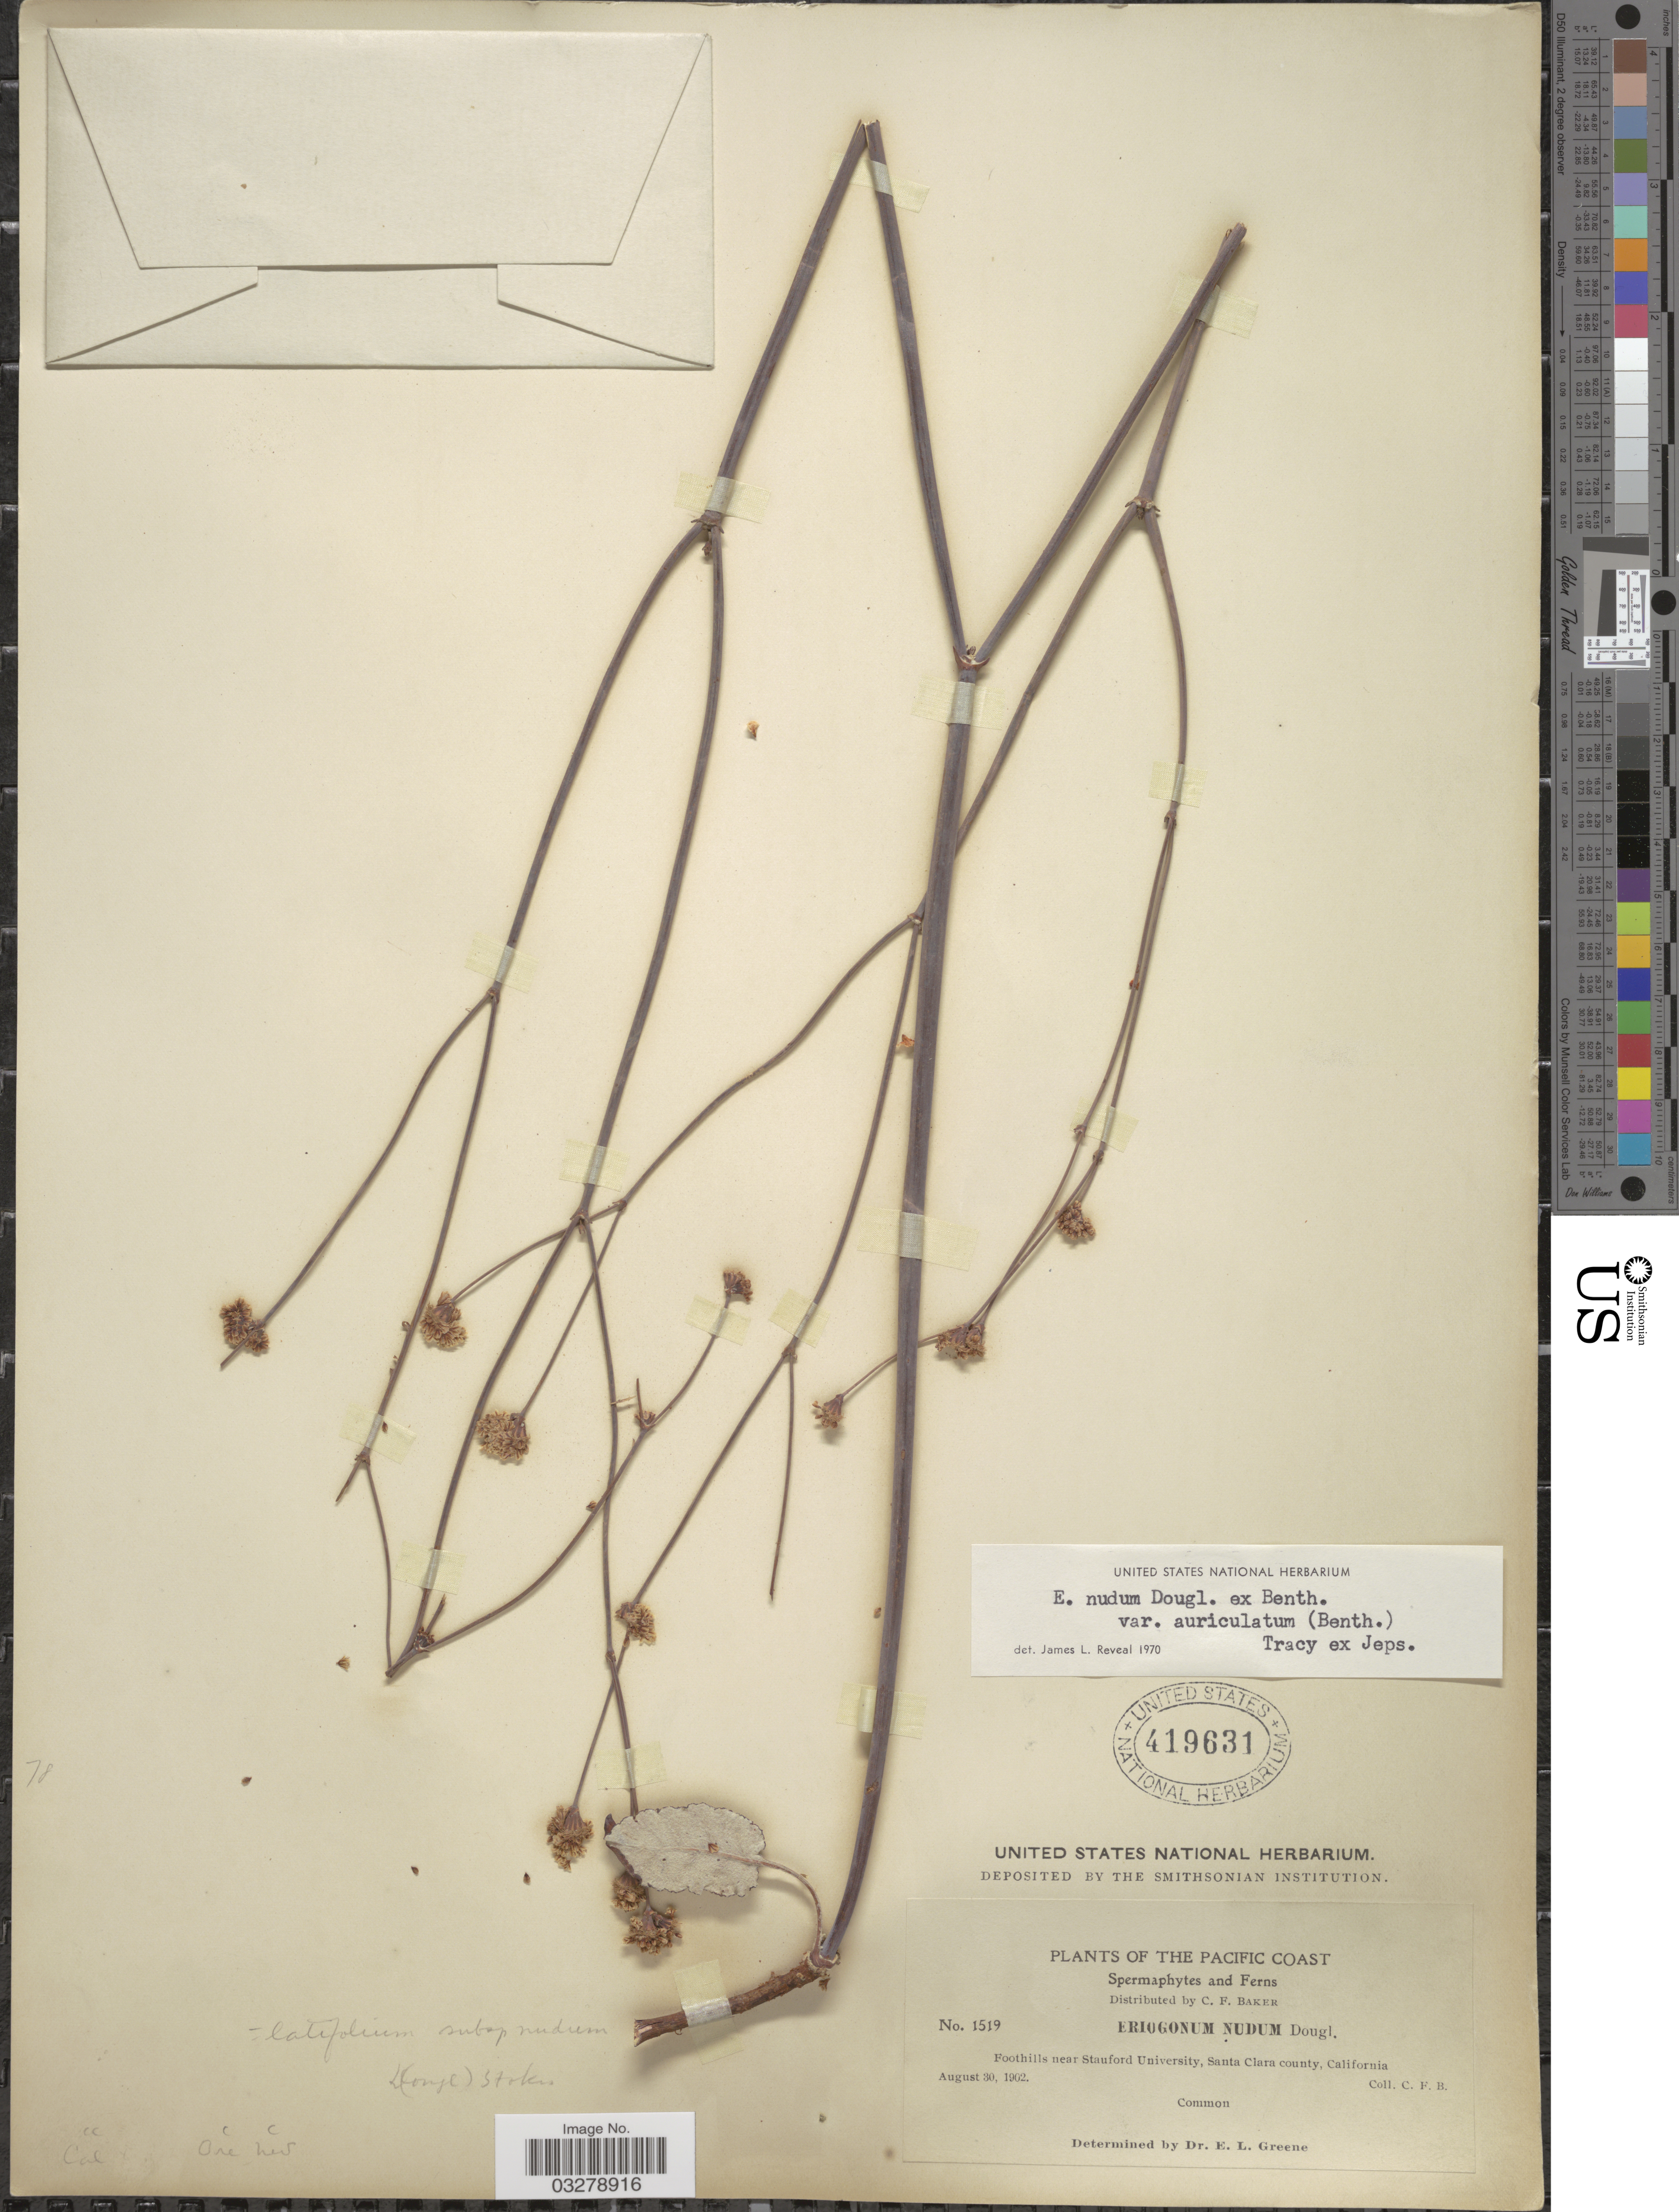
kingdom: Plantae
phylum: Tracheophyta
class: Magnoliopsida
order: Caryophyllales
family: Polygonaceae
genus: Eriogonum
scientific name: Eriogonum nudum var. auriculatum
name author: (Benth.) Tracy ex Jeps.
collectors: C. F. Baker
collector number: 1519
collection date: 1902-08-30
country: United States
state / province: California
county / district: Santa Clara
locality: The Pacific Coast, Foothills near Stanford University, Santa Clara county.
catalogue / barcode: US 419631